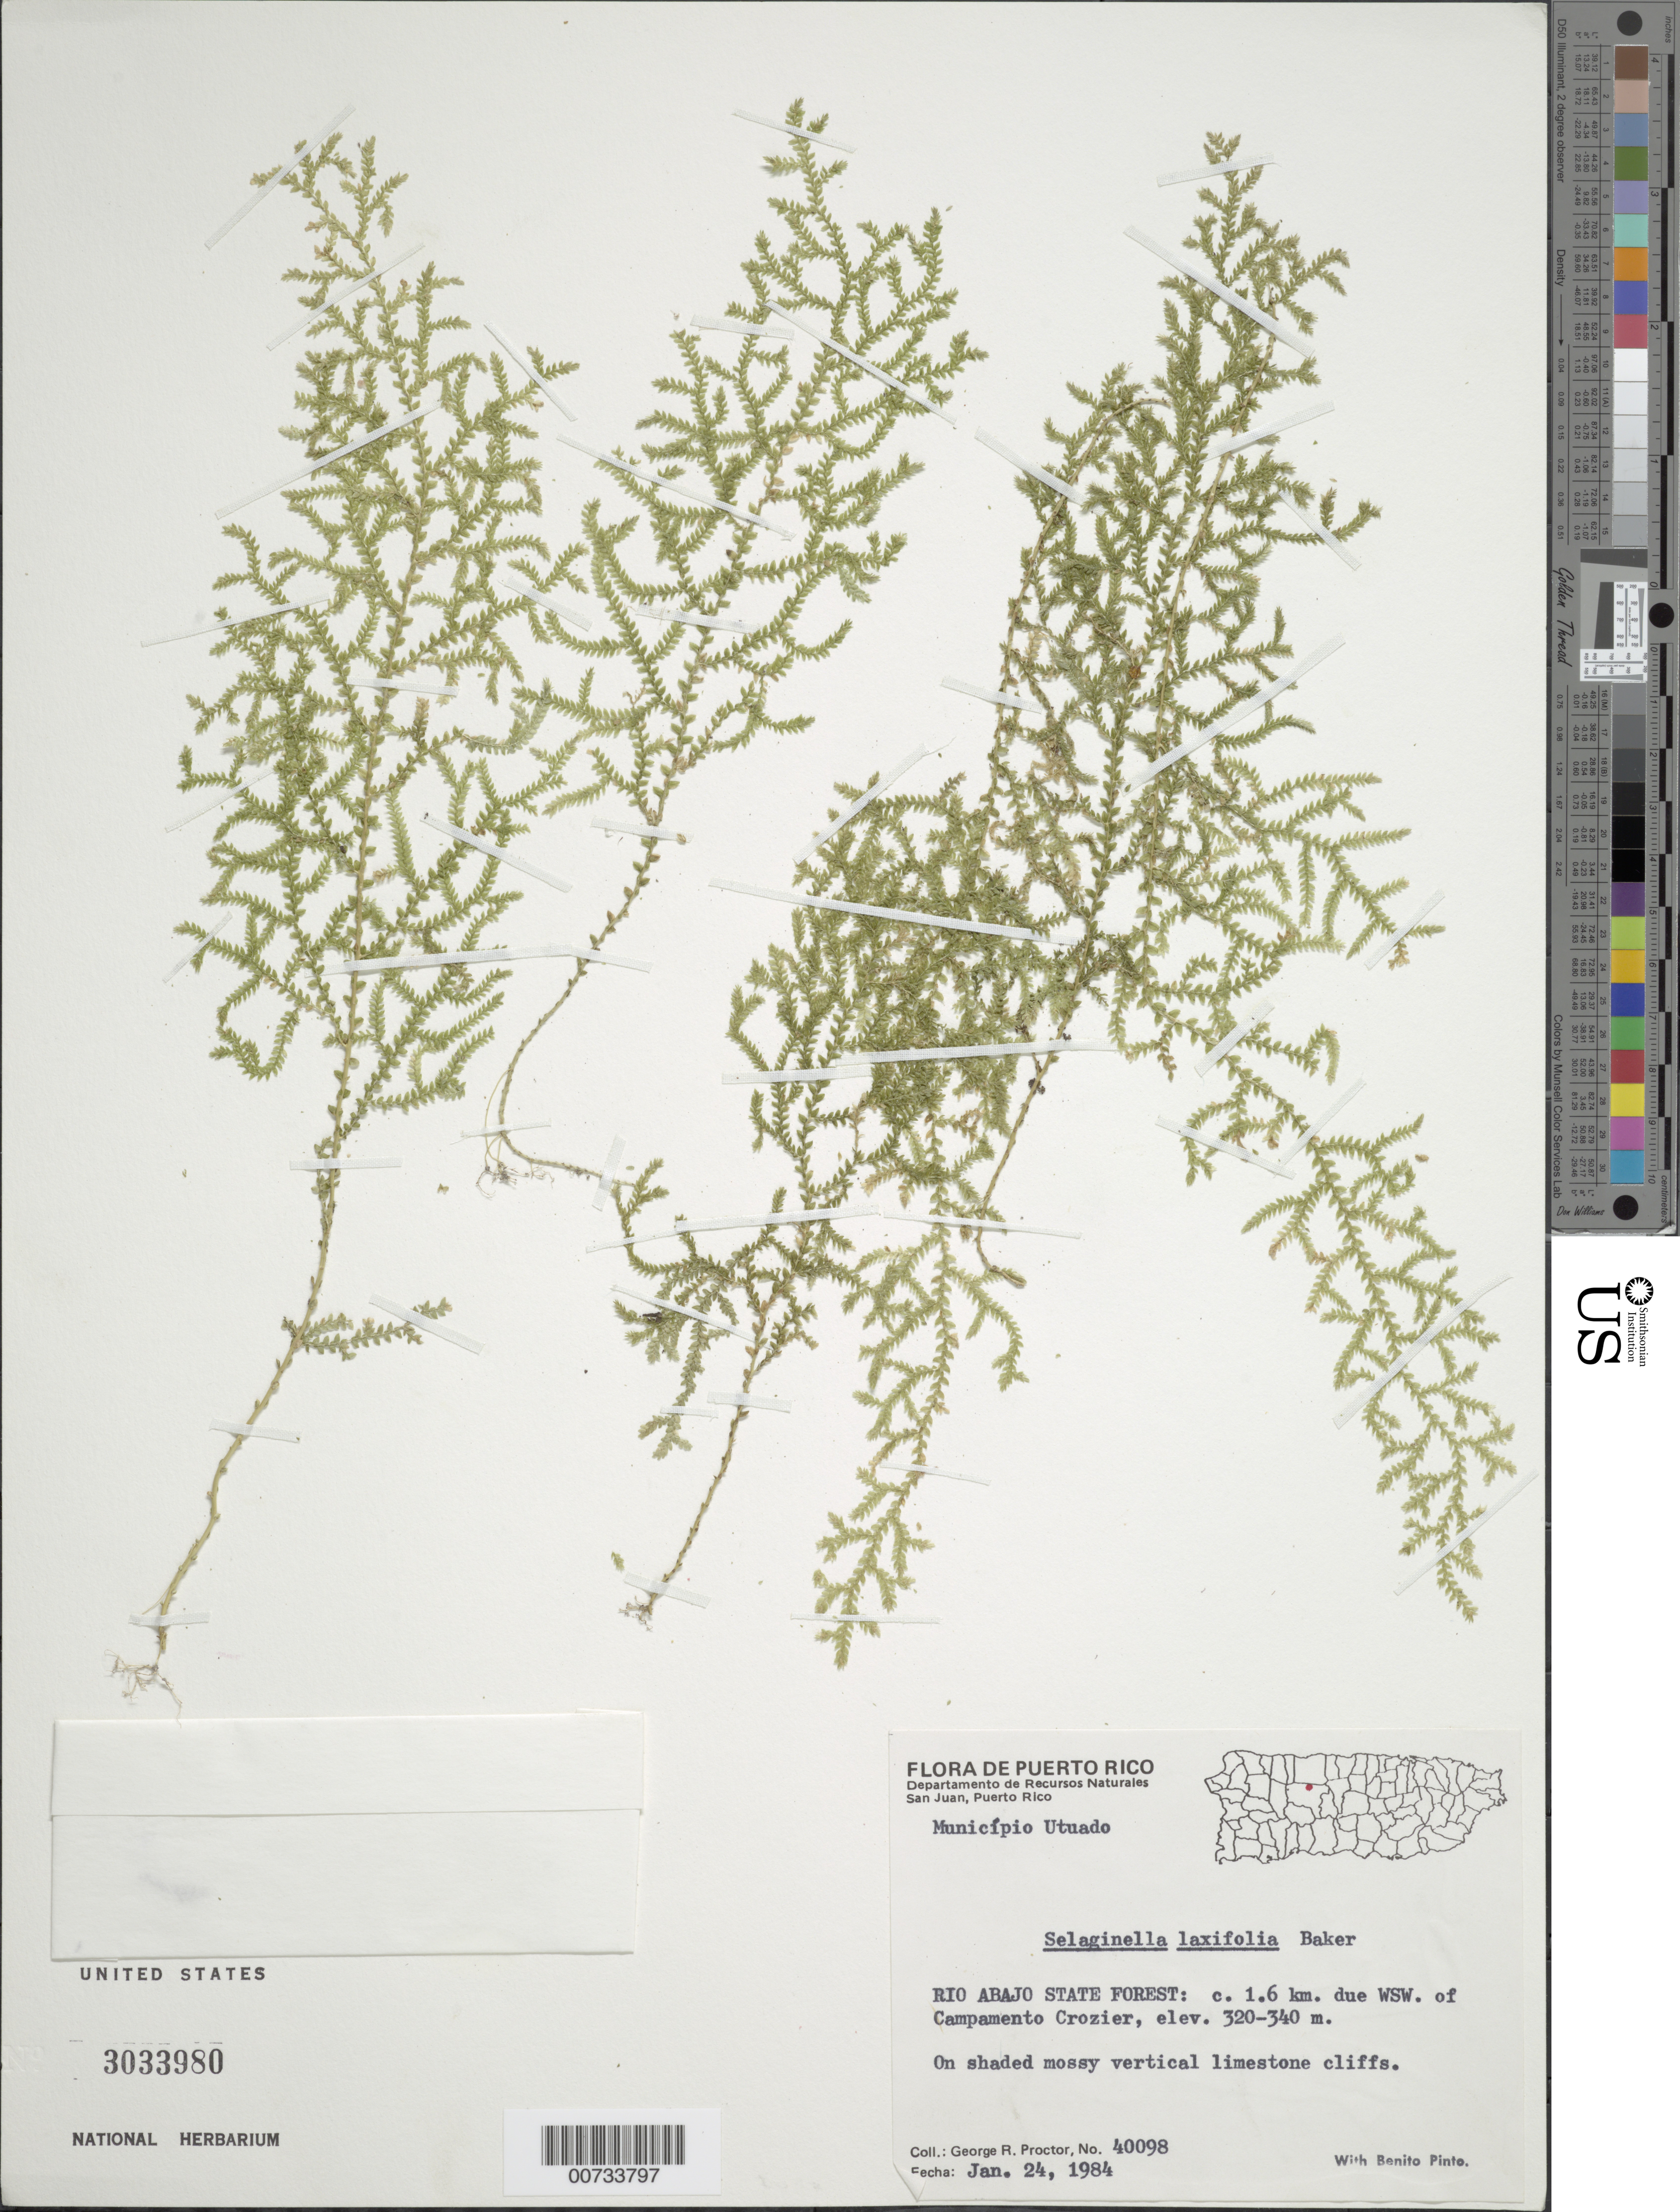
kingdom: Plantae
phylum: Tracheophyta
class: Lycopodiopsida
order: Selaginellales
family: Selaginellaceae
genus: Selaginella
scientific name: Selaginella laxifolia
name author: Baker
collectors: G. R. Proctor & B. Pinto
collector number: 40098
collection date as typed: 24 Jan 1984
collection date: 1984-01-24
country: Puerto Rico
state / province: Utuado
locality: Rio Abajo State Forest: c. 1.6 km due WSW of Campamento Crozier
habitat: On shaded moist vertical limestone cliffs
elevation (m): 320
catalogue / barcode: US 3033980